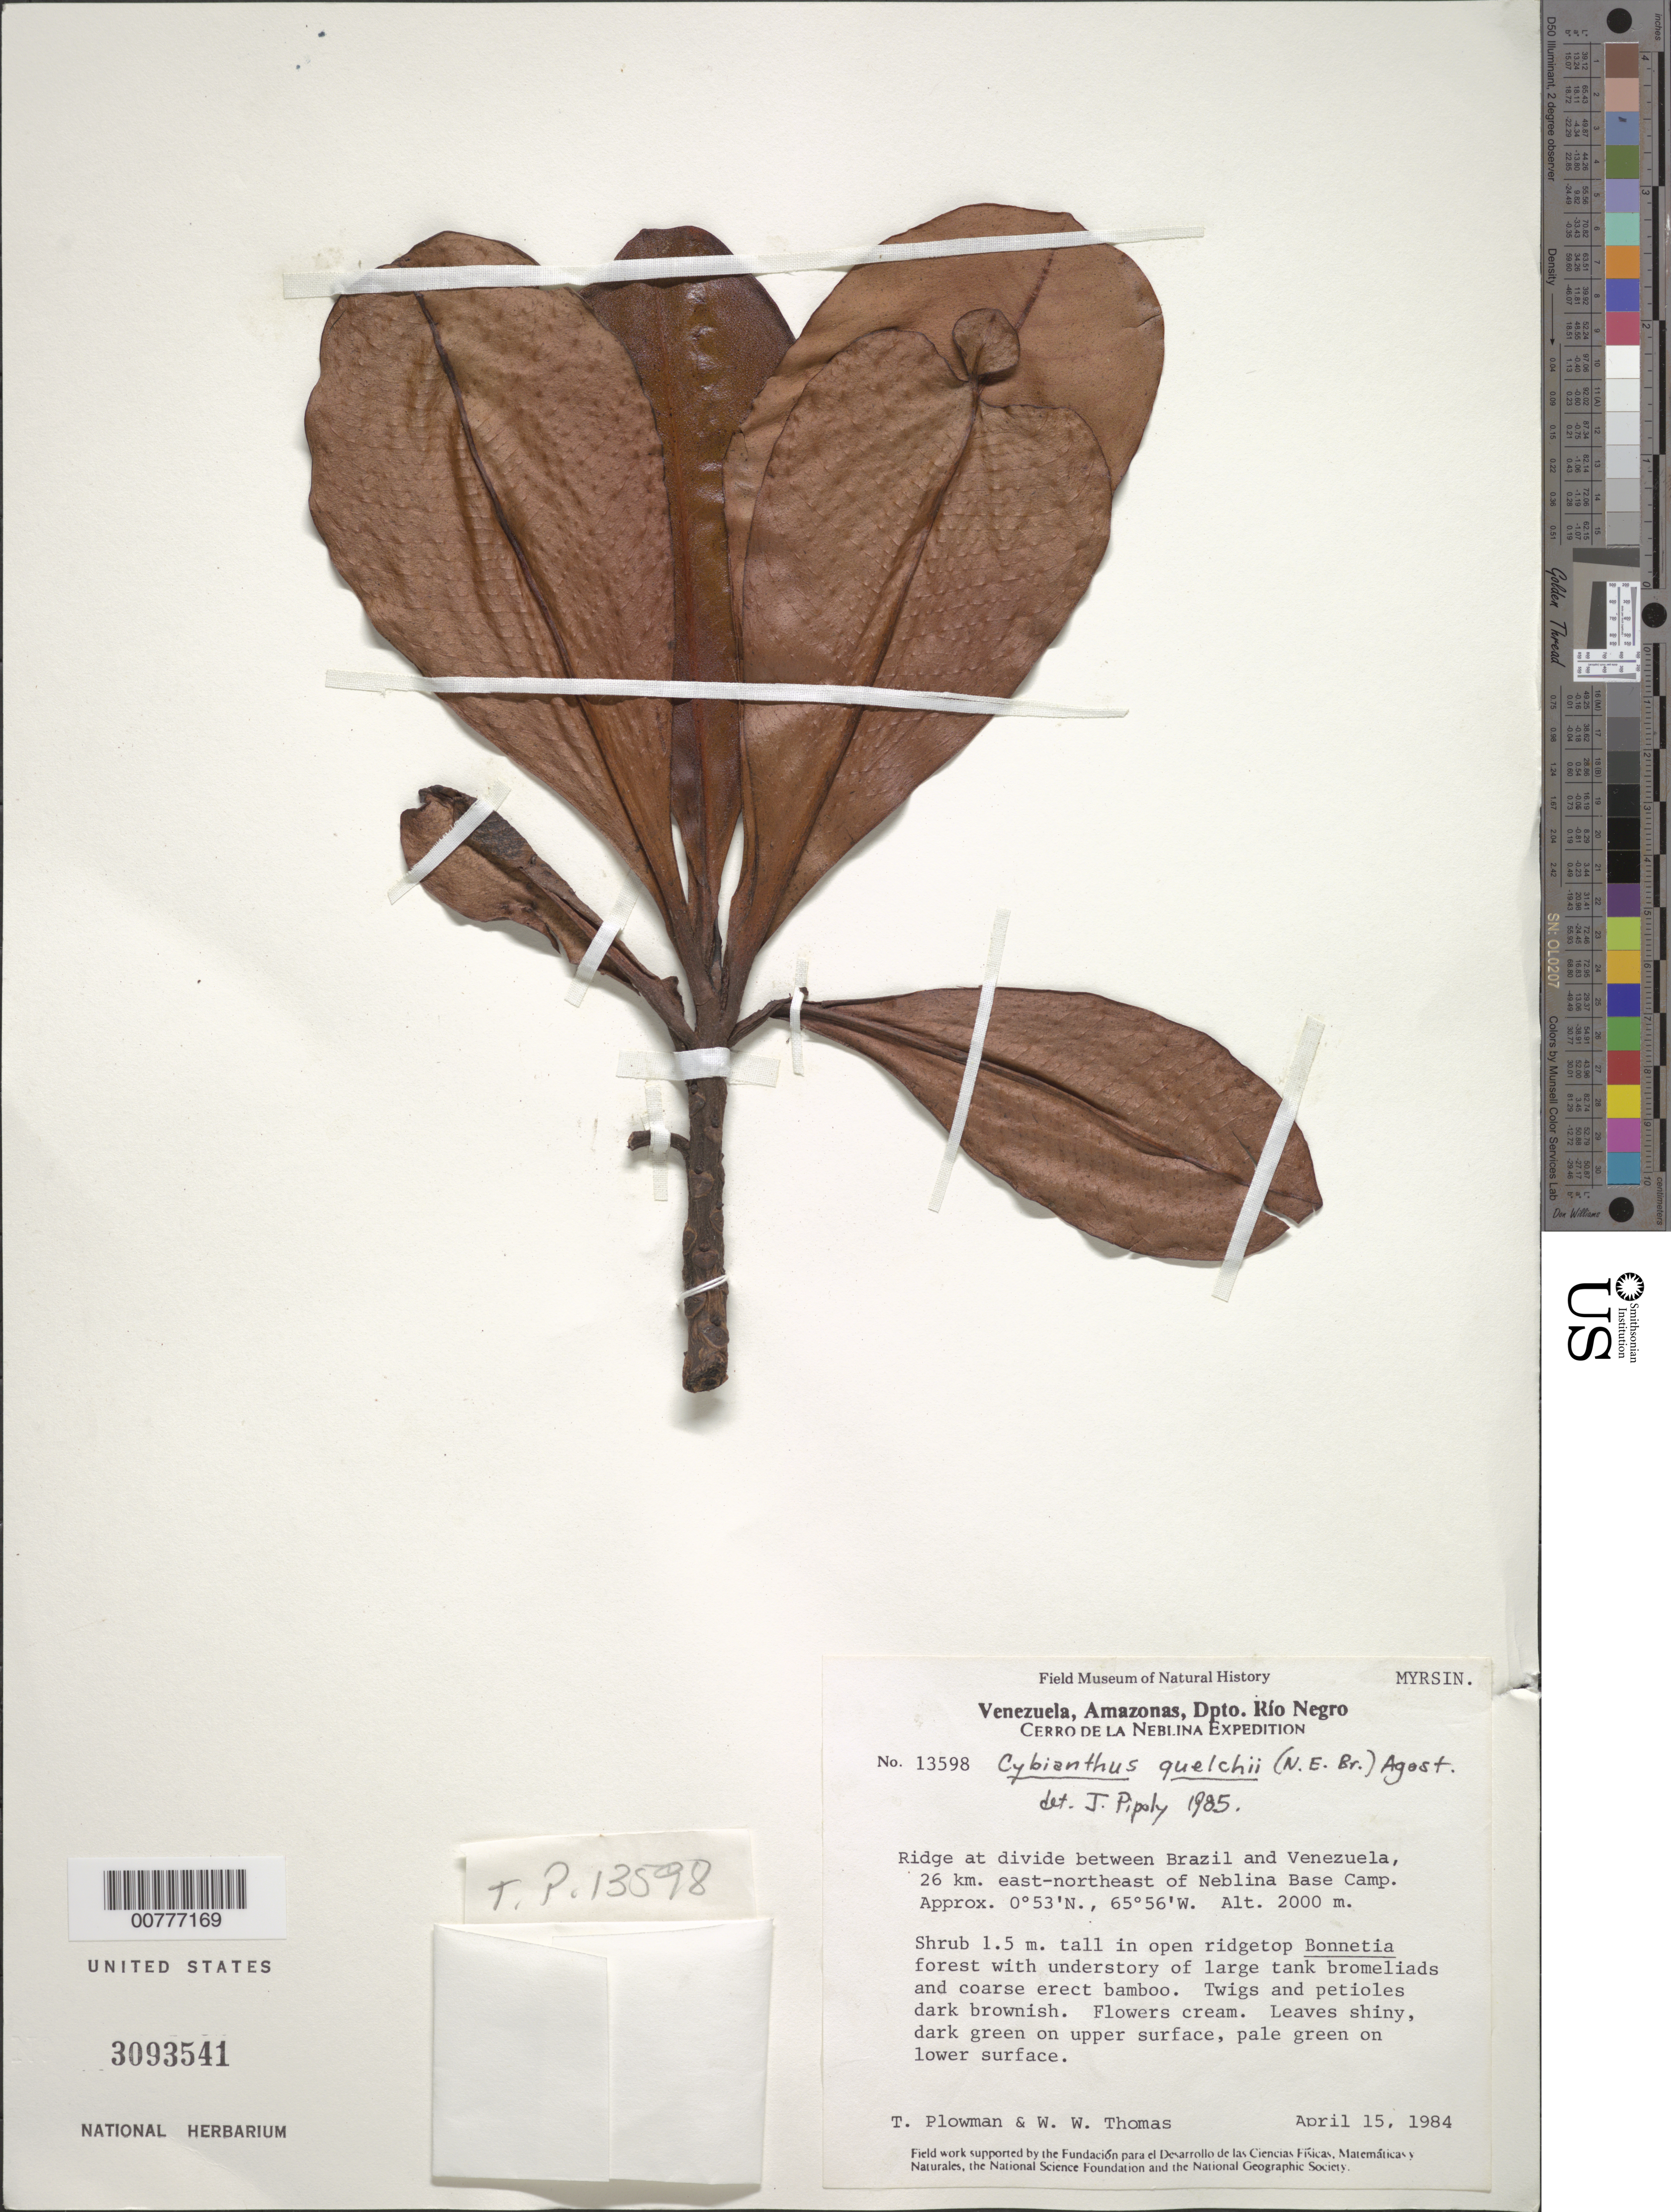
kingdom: Plantae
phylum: Tracheophyta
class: Magnoliopsida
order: Ericales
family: Primulaceae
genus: Cybianthus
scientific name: Cybianthus quelchii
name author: (N.E. Br.) G. Agostini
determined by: Pipoly, J. J., III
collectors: T. Plowman & W. W. Thomas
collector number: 13598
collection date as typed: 15-Apr-84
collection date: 1984-04-15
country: Venezuela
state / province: Amazonas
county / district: Río Negro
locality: Cerro de La Neblina, ridge at divide between Brazil & Venezuela, 26 km ENE of Neblina base camp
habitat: Open ridgetop Bonnetia forest with understory of large tank bromeliads and coarse erect bamboo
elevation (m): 2000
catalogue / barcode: US 3093541